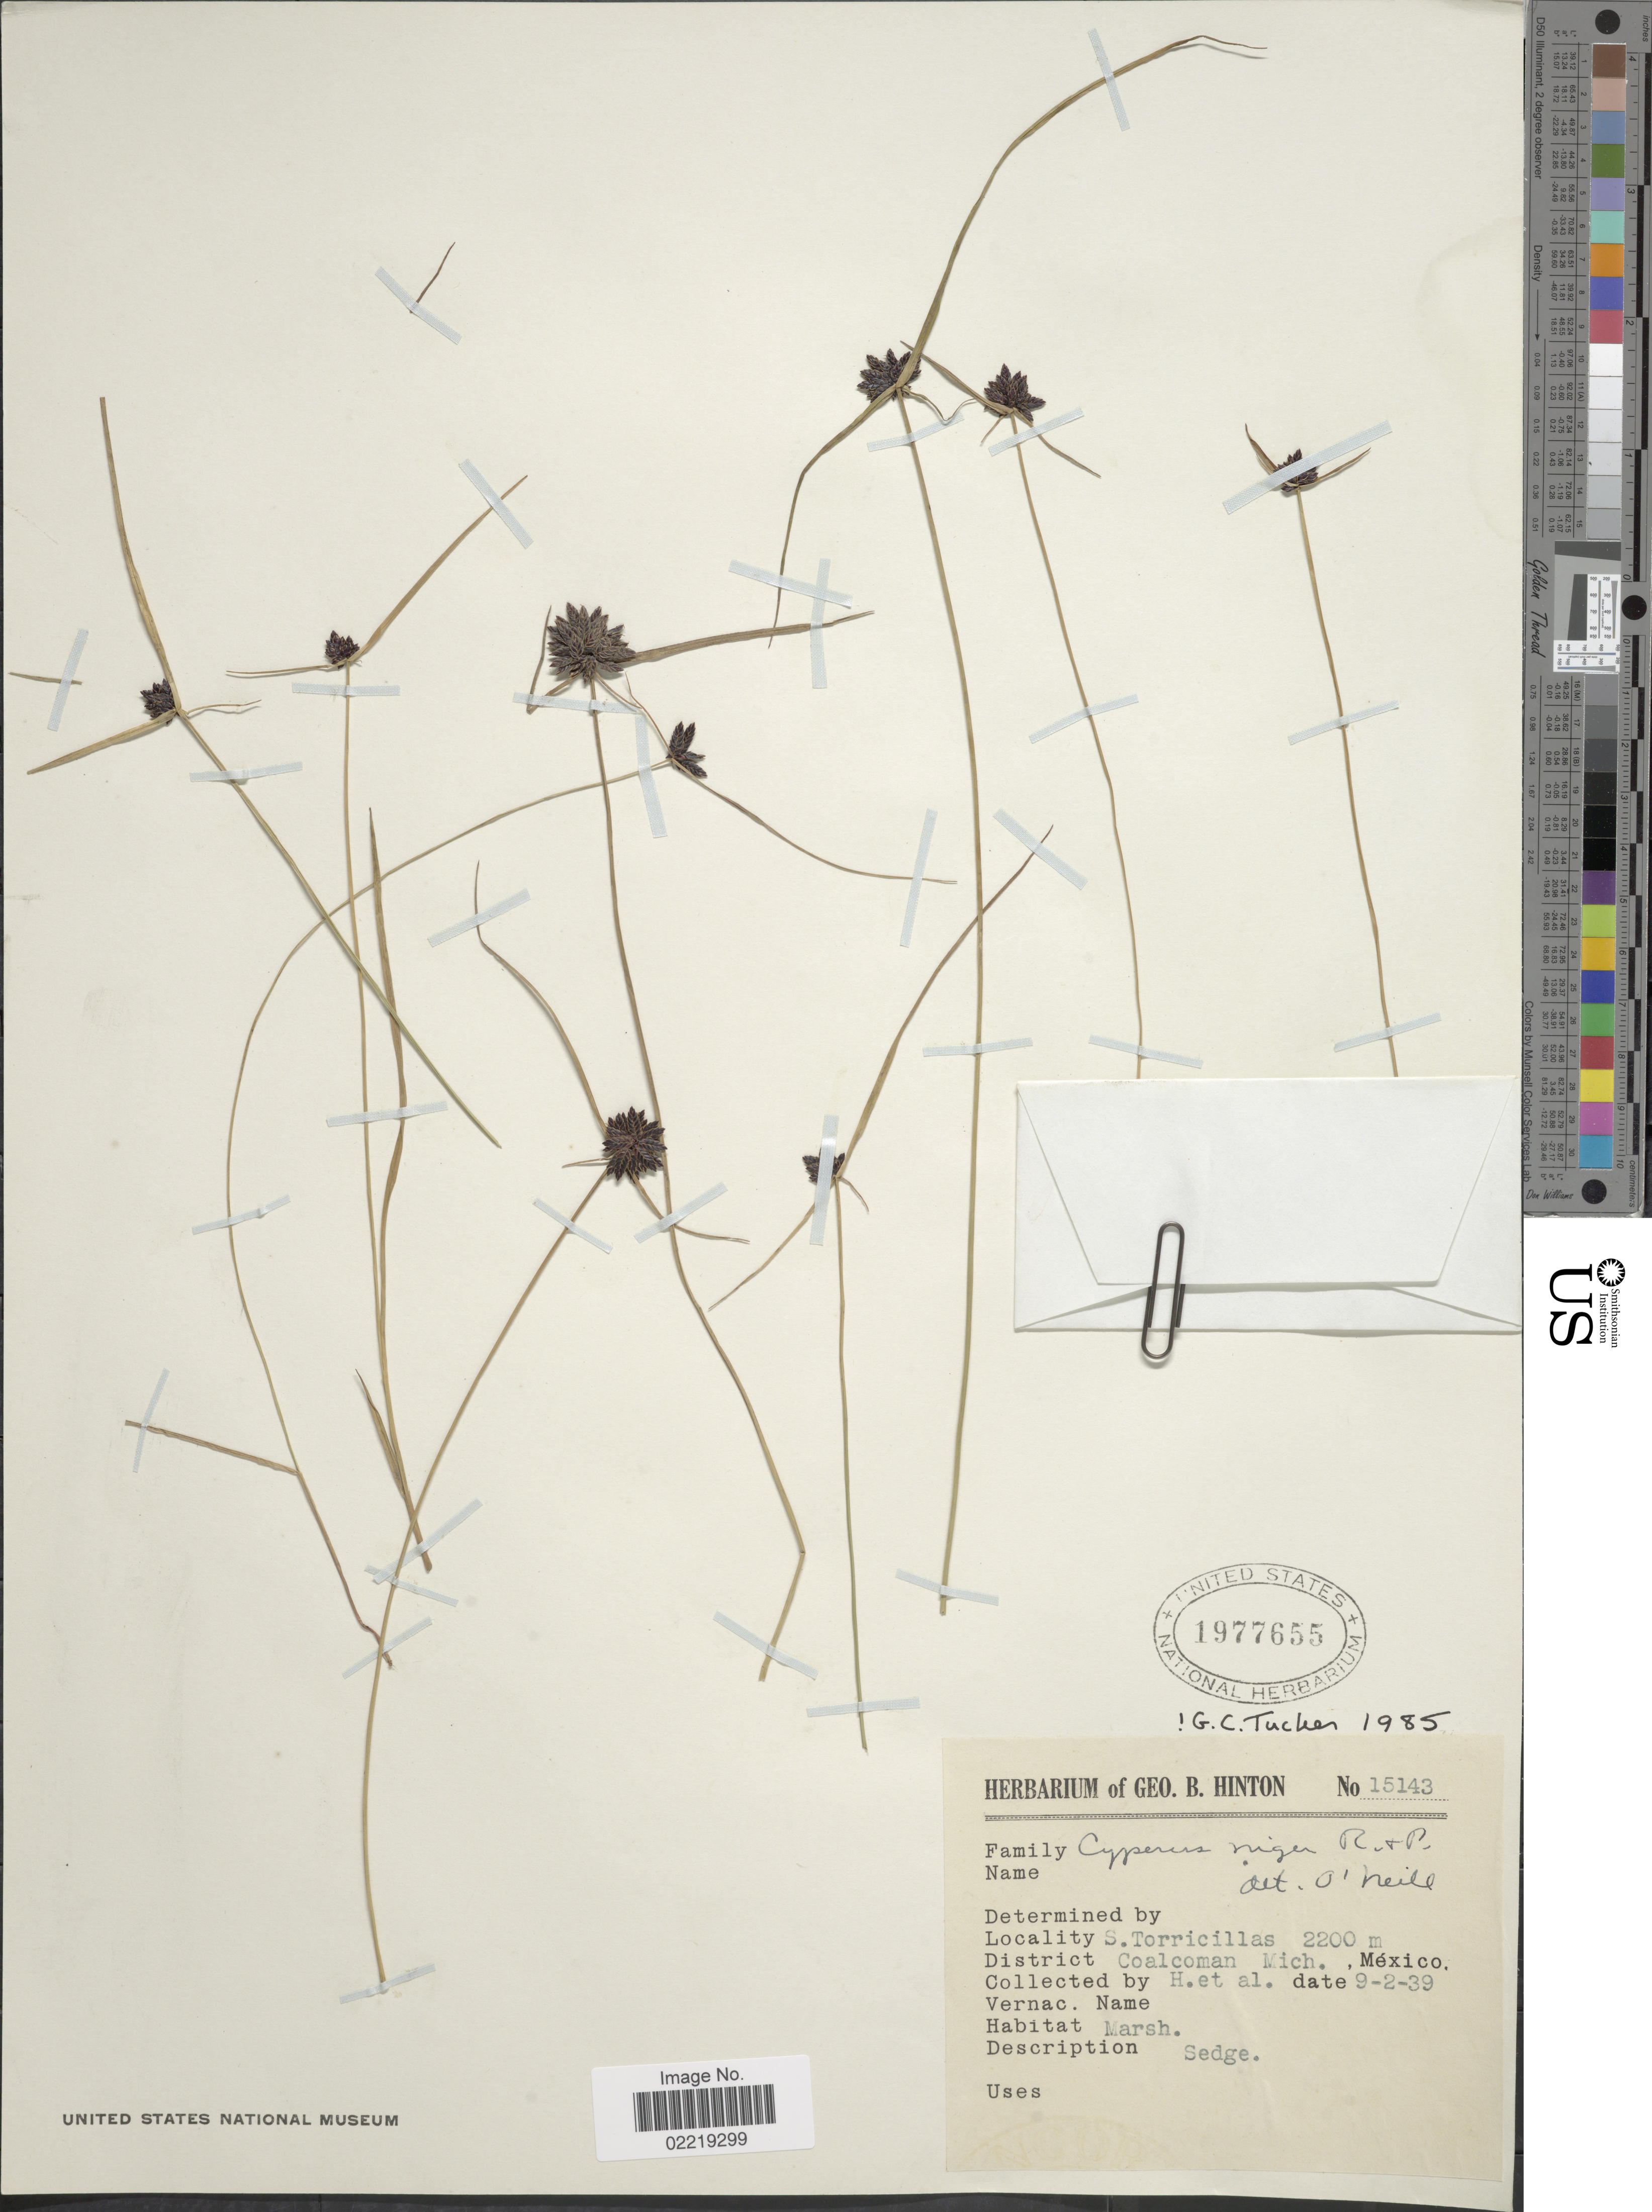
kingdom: Plantae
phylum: Tracheophyta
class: Liliopsida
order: Poales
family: Cyperaceae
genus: Cyperus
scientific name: Cyperus niger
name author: Ruiz & Pav.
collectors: G. B. Hinton & et al.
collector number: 15143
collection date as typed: Transcribed d/m/y: 2/9/39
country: Mexico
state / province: Michoacán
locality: S. Torricillas, District Coalcoman, Mich., Mexico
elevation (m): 2200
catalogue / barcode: US 1977655